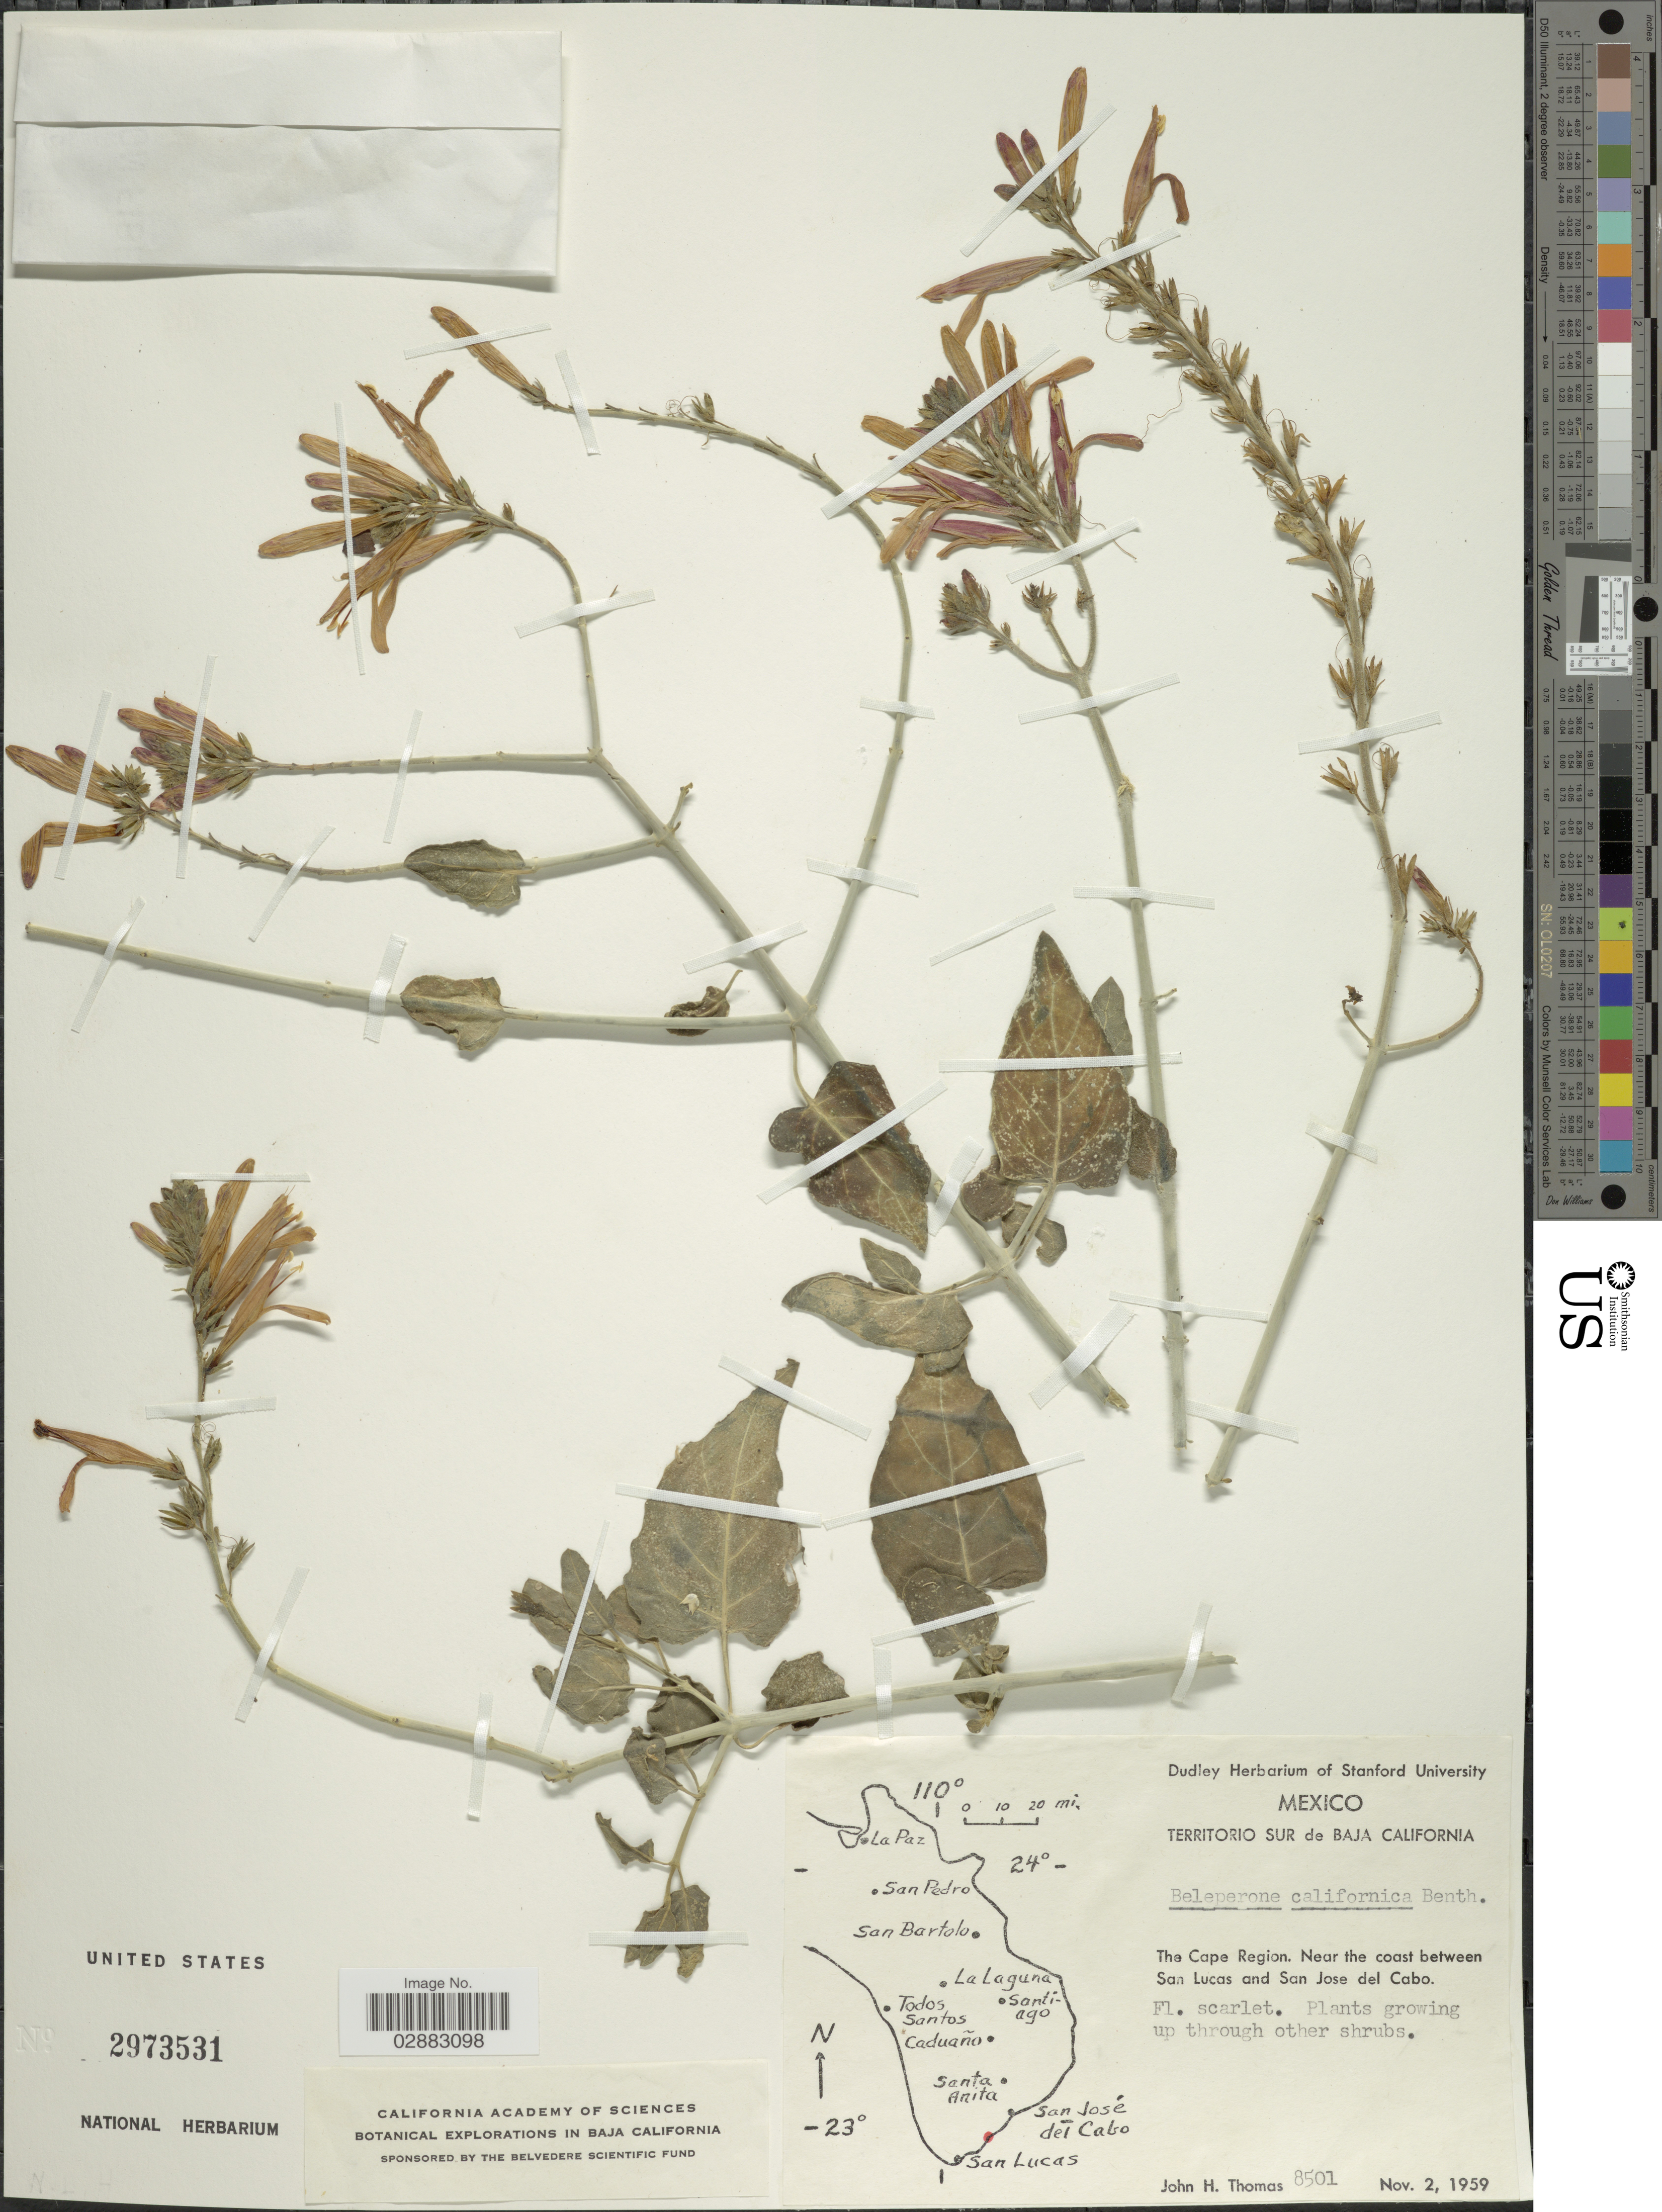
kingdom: Plantae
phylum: Tracheophyta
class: Magnoliopsida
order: Lamiales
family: Acanthaceae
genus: Beloperone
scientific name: Beloperone californica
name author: Benth.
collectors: J. H. Thomas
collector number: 8501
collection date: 1959-11-02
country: Mexico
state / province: Baja California Sur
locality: Territorio Sur de Baja California. The Cape Region. Near the coast between San Lucas and San Jose del Cabo.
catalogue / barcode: US 2973531